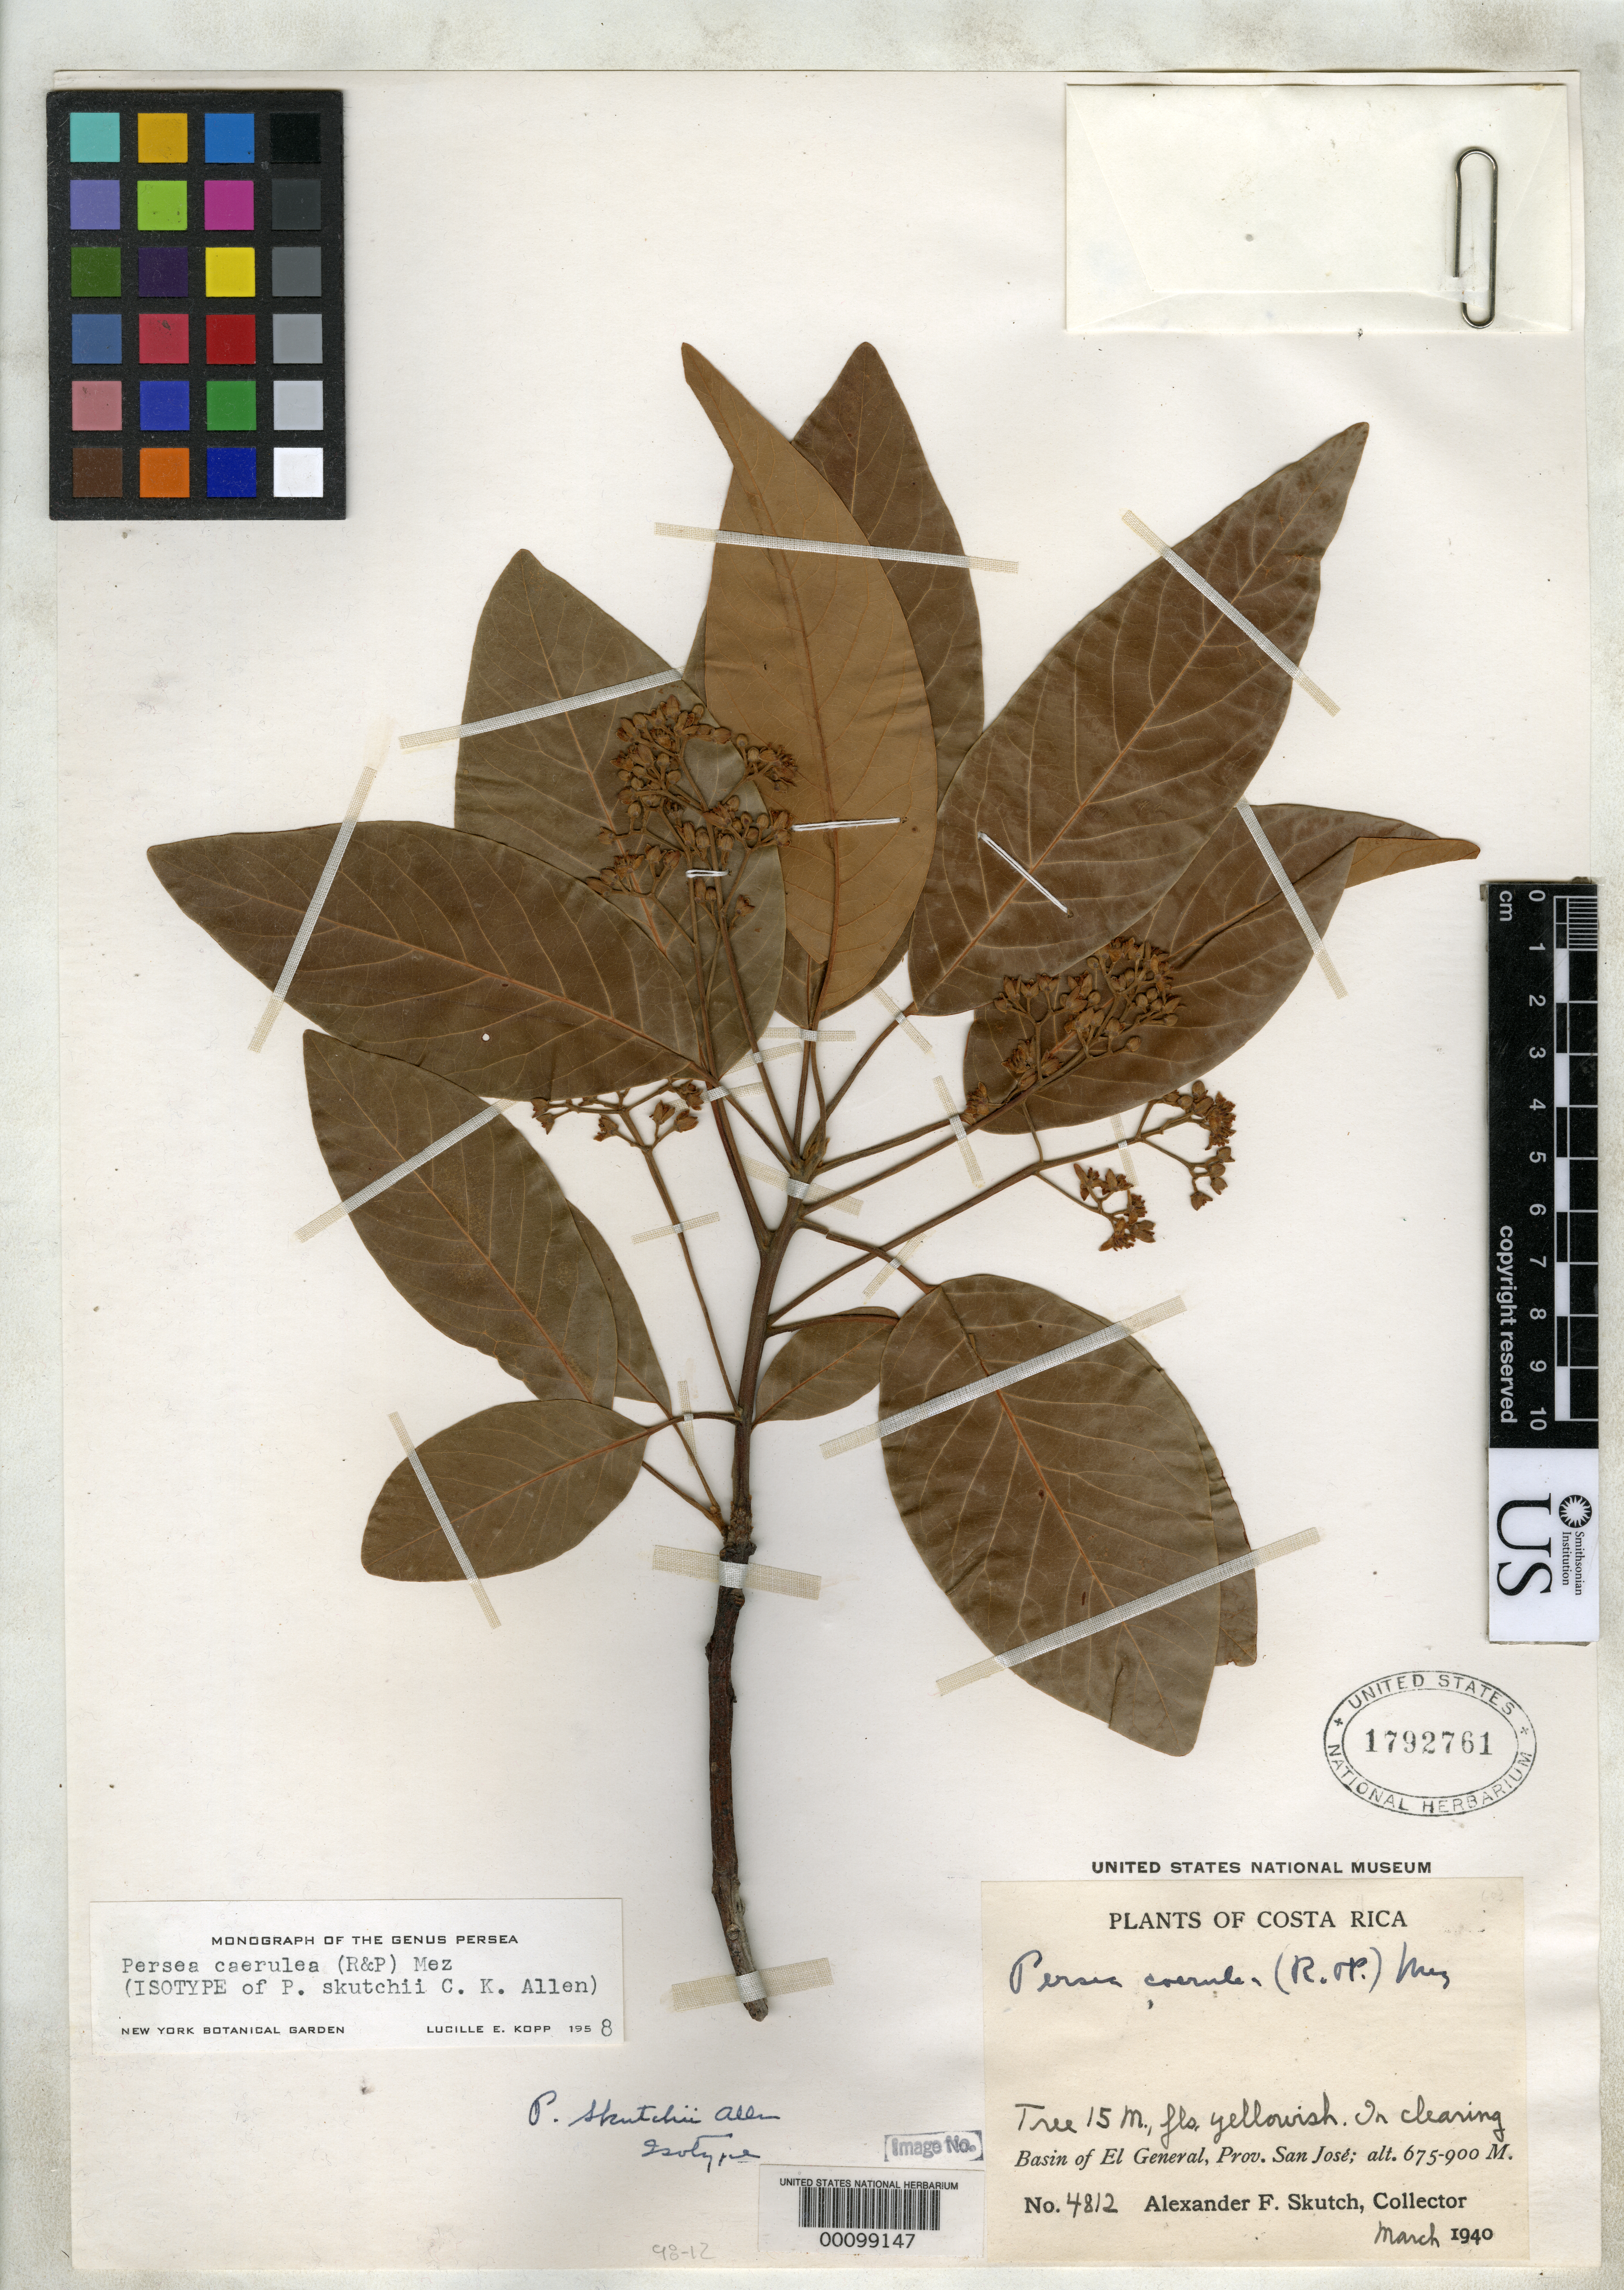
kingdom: Plantae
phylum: Tracheophyta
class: Magnoliopsida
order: Laurales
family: Lauraceae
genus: Persea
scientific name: Persea skutchii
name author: C.K. Allen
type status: Isotype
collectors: A. F. Skutch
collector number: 4812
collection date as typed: Mar 1940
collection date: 1940-03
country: Costa Rica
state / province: San José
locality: Basin of El General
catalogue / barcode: US 1792761